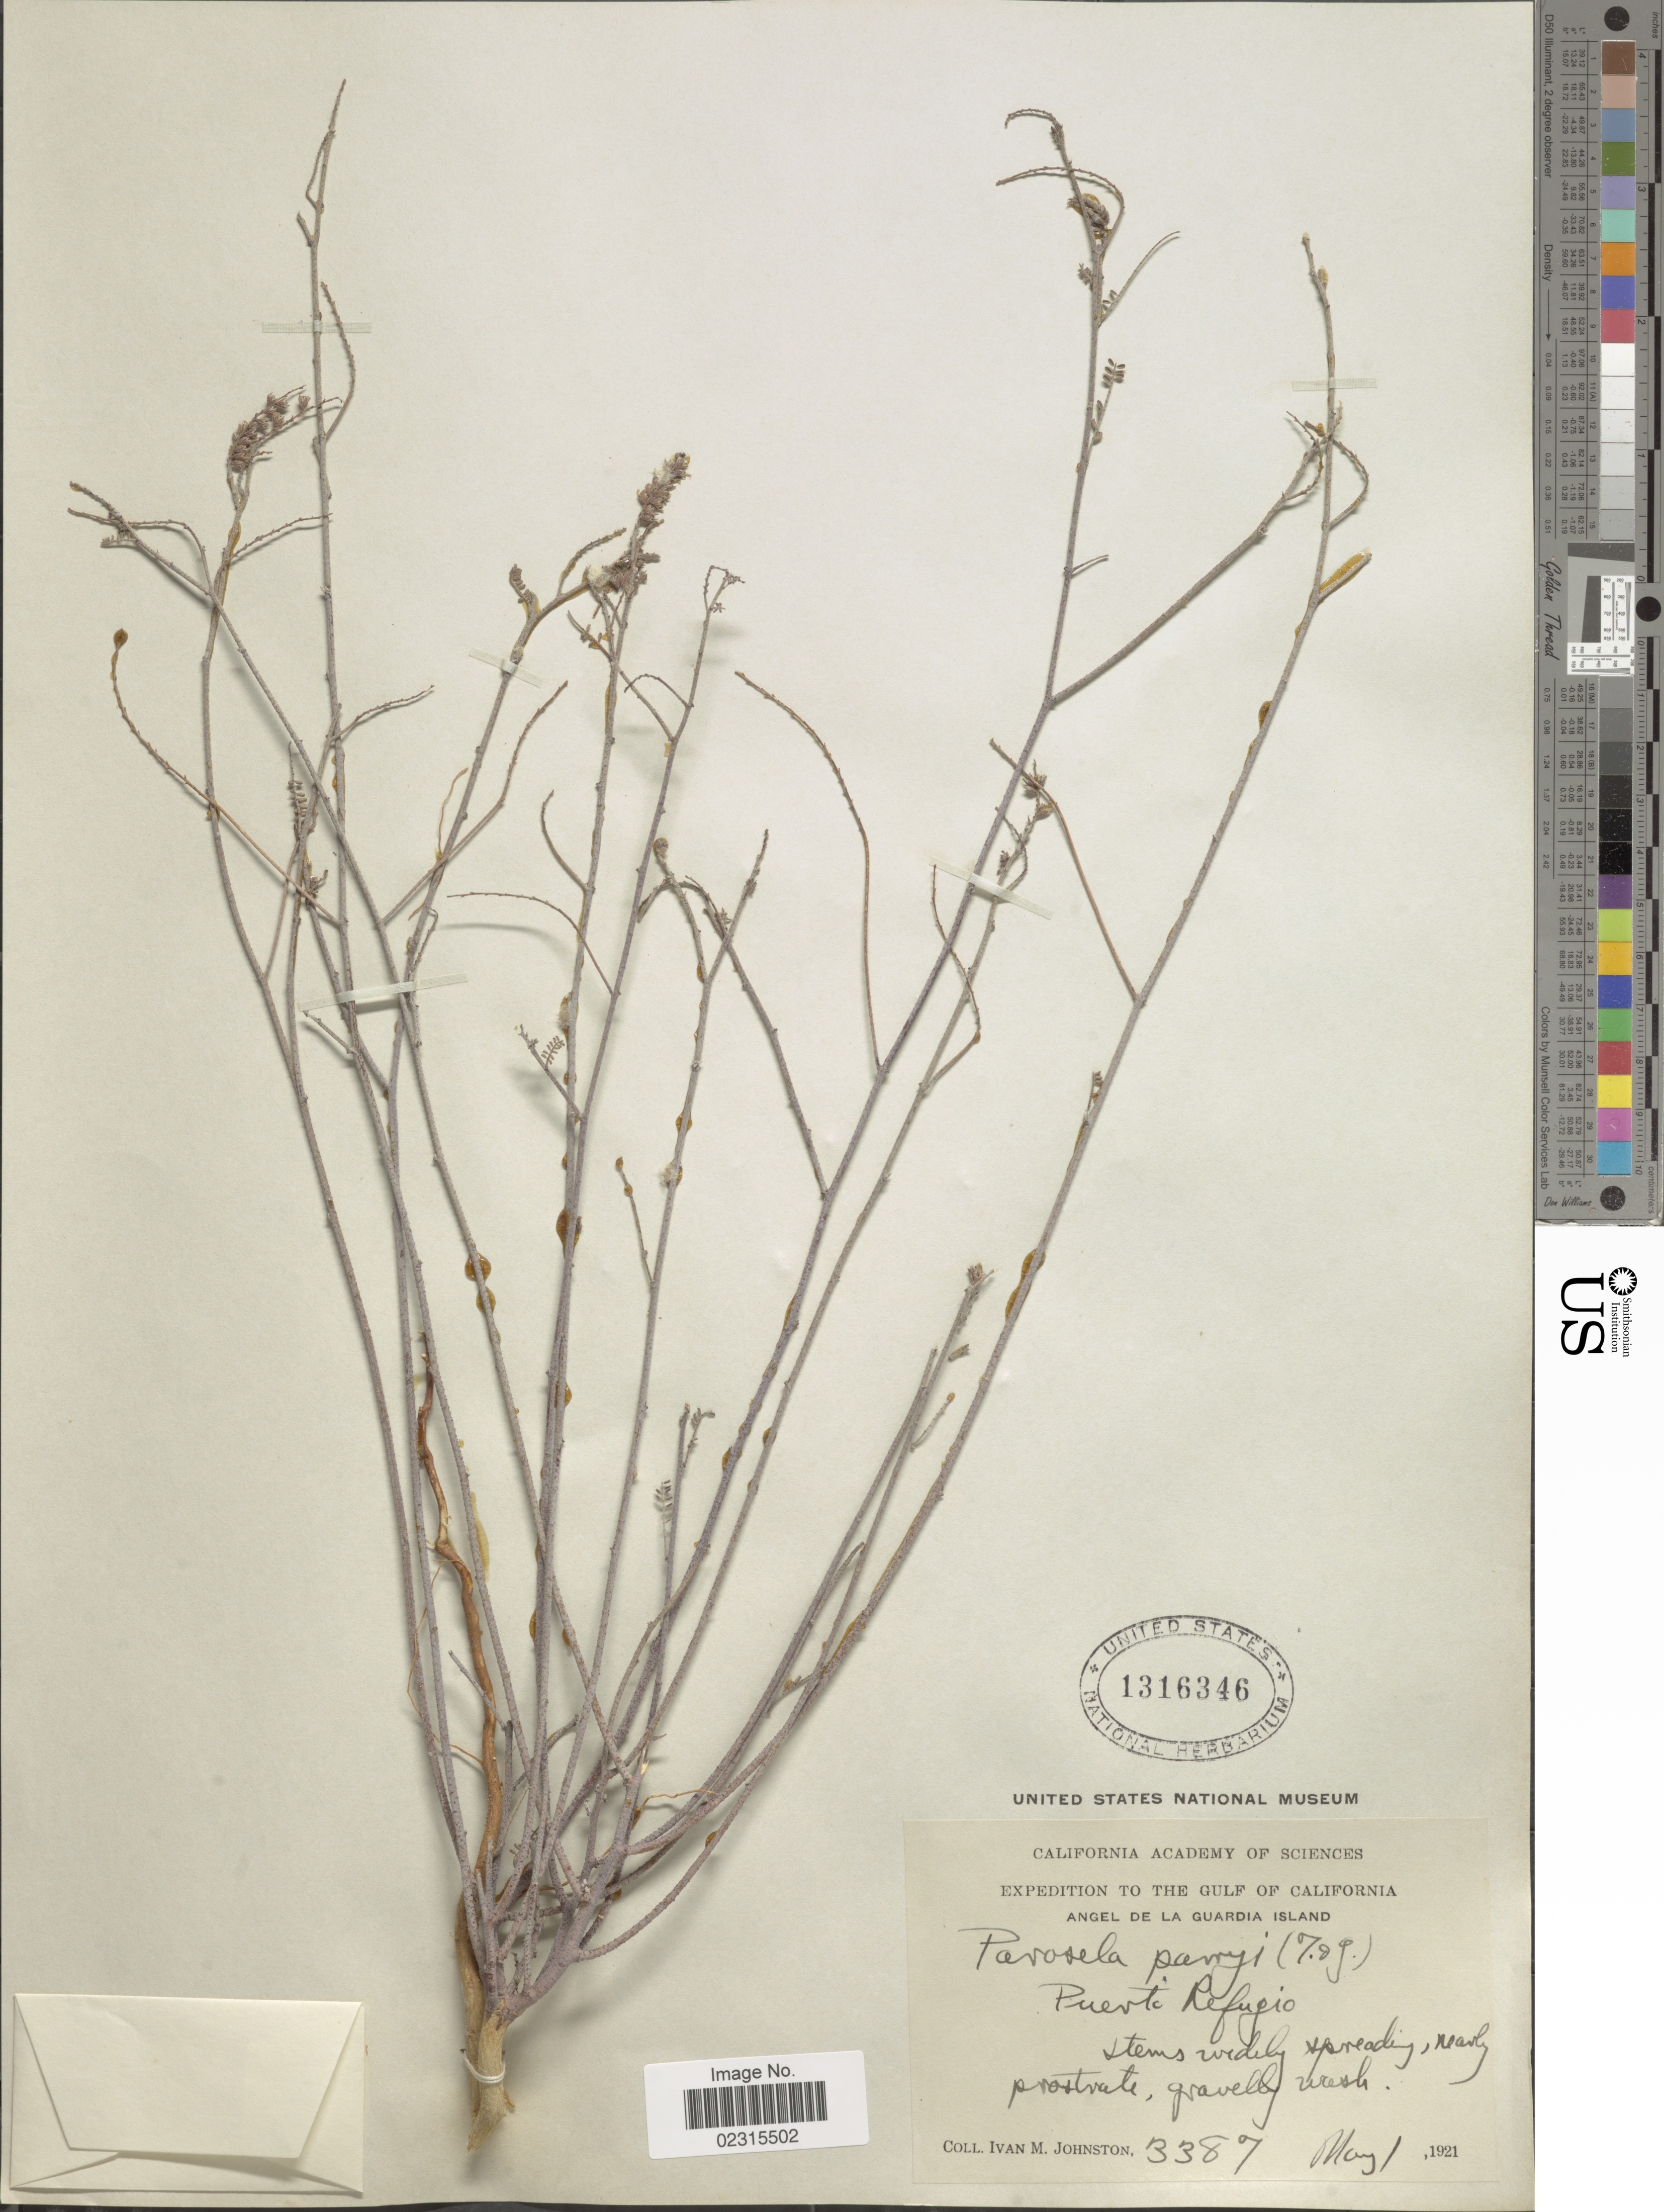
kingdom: Plantae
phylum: Tracheophyta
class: Magnoliopsida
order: Fabales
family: Fabaceae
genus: Marina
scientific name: Marina parryi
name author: (Torr. & A. Gray) Barneby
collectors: I.M. Johnston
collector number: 3387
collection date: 1921-05-01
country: Mexico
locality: Gulf of California, Puerto Refugio, La Guardia Island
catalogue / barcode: US 1316346